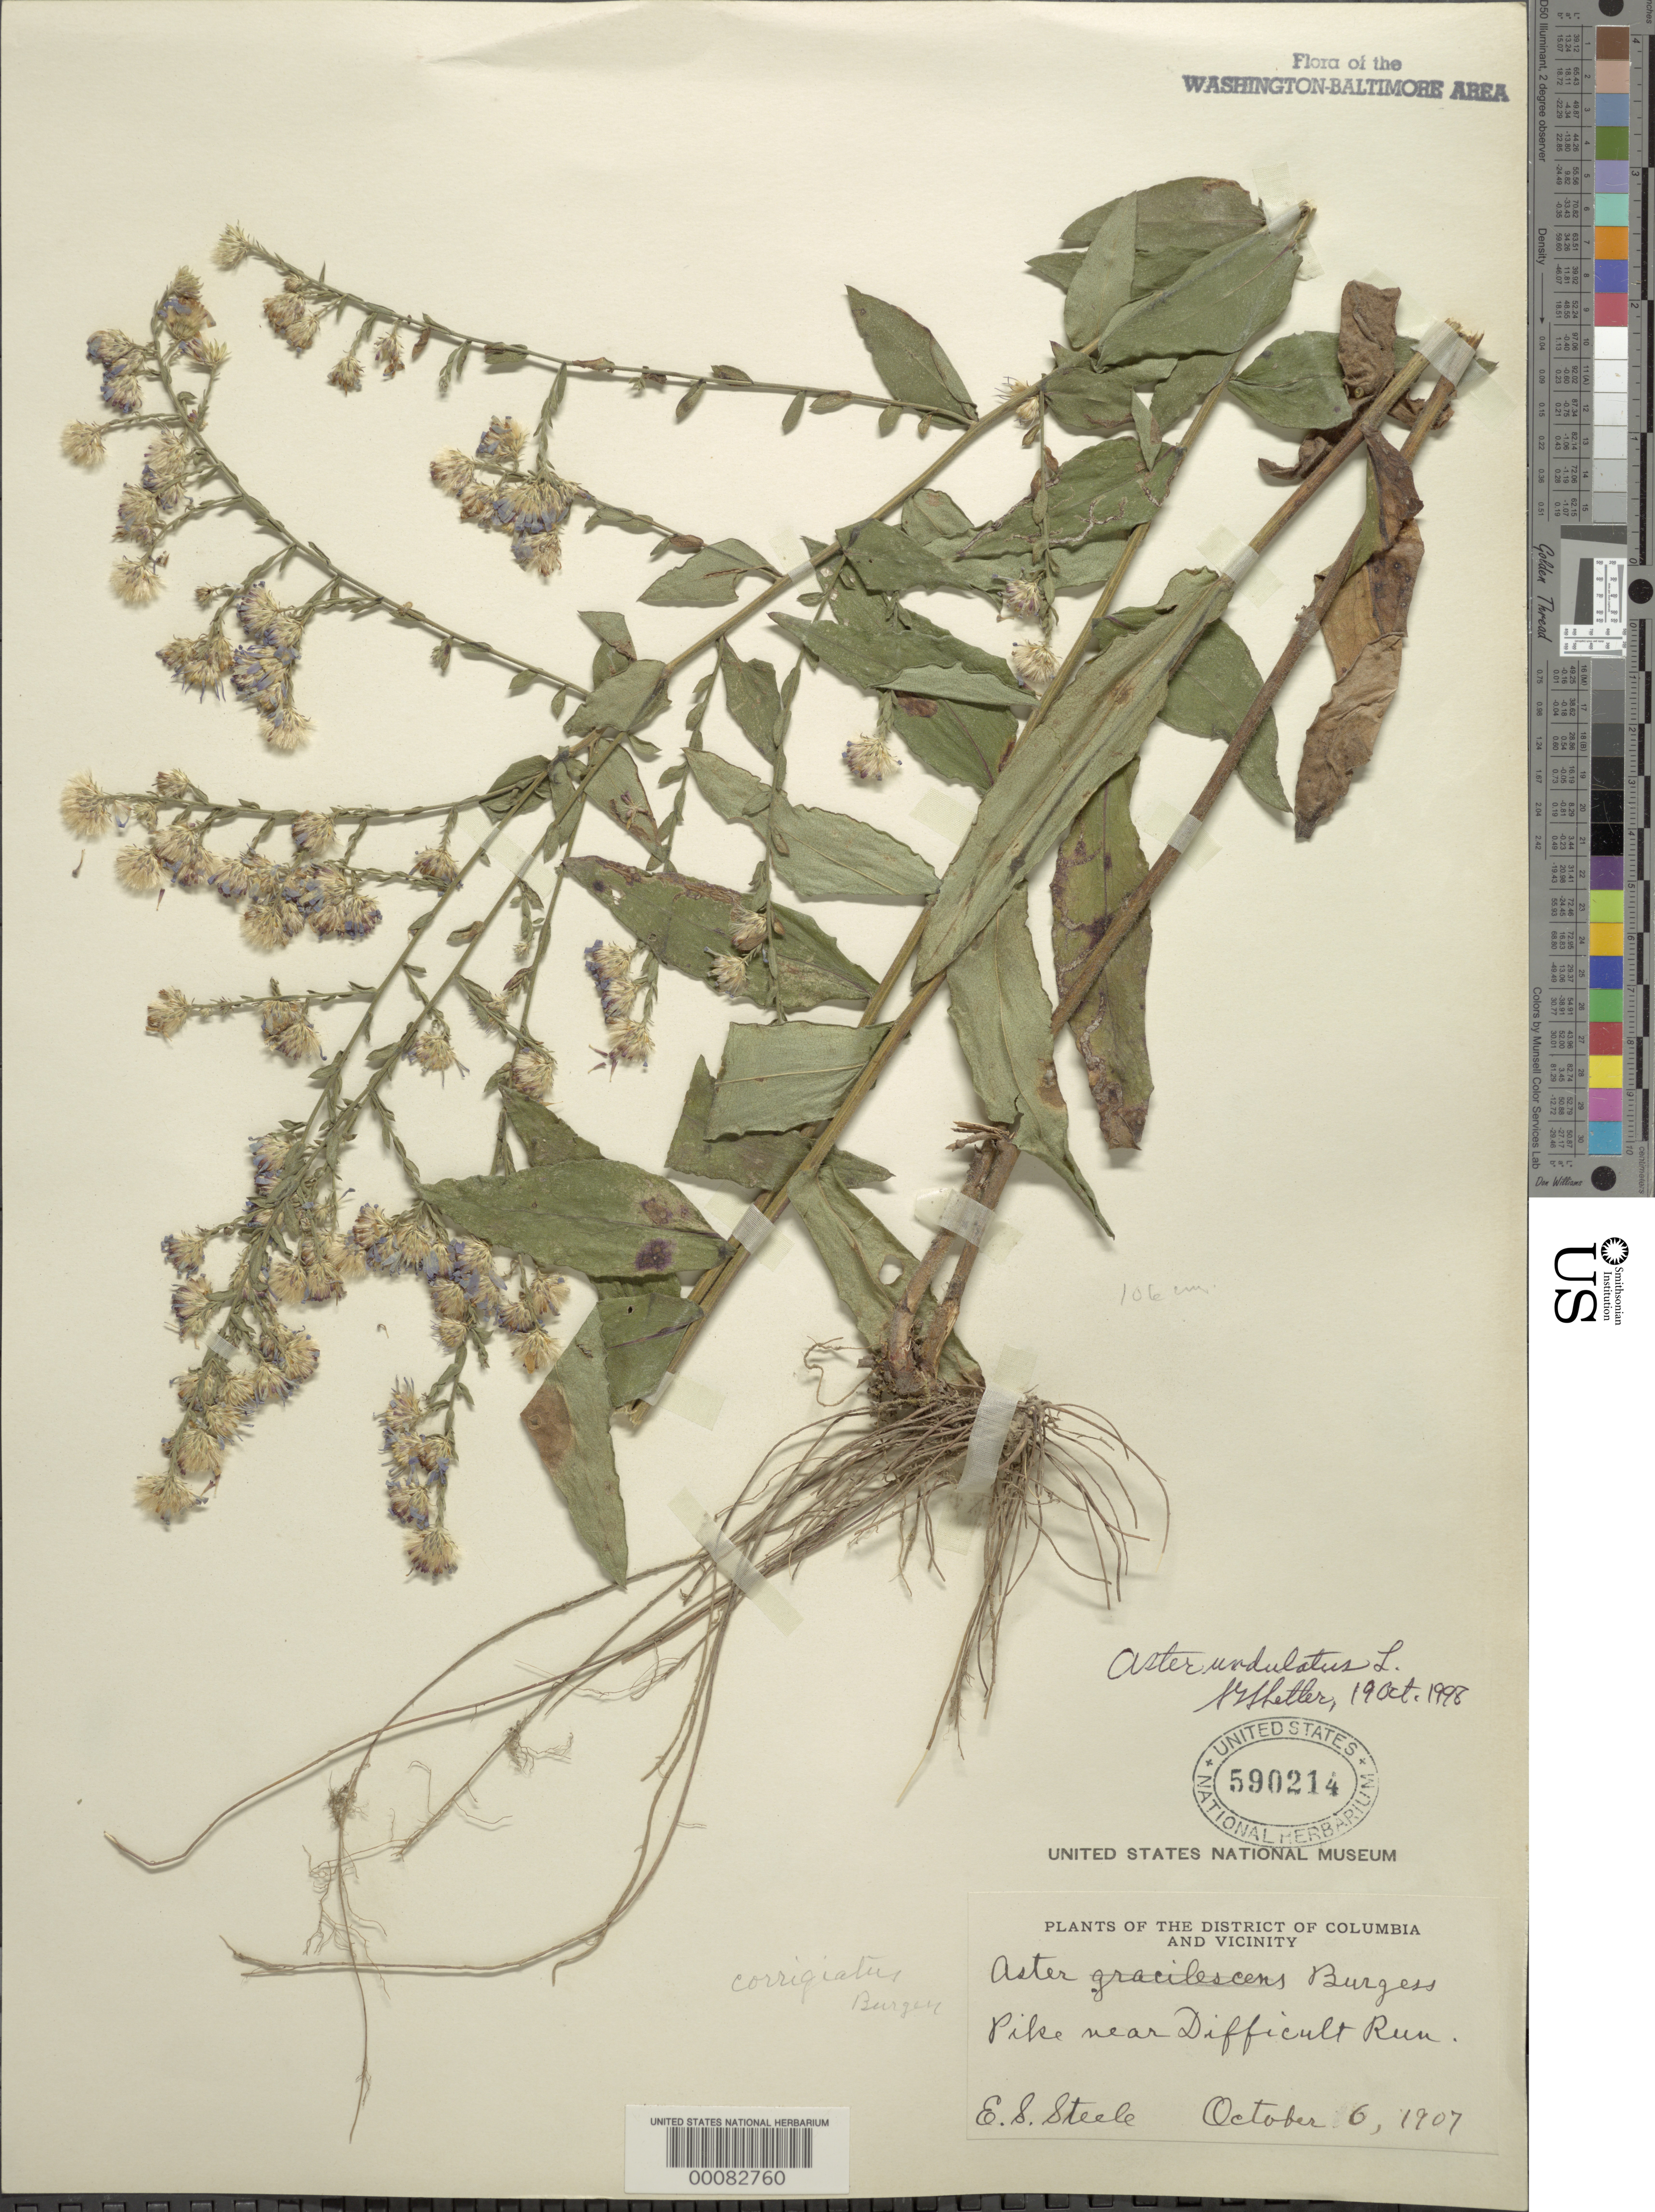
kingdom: Plantae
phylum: Tracheophyta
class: Magnoliopsida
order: Asterales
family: Asteraceae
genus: Symphyotrichum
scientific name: Symphyotrichum undulatum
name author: (L.) G.L. Nesom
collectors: E. Steele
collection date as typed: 06 Oct 1907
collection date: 1907-10-06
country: United States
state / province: Virginia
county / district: Fairfax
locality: Pike near Difficult Run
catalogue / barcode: US 590214